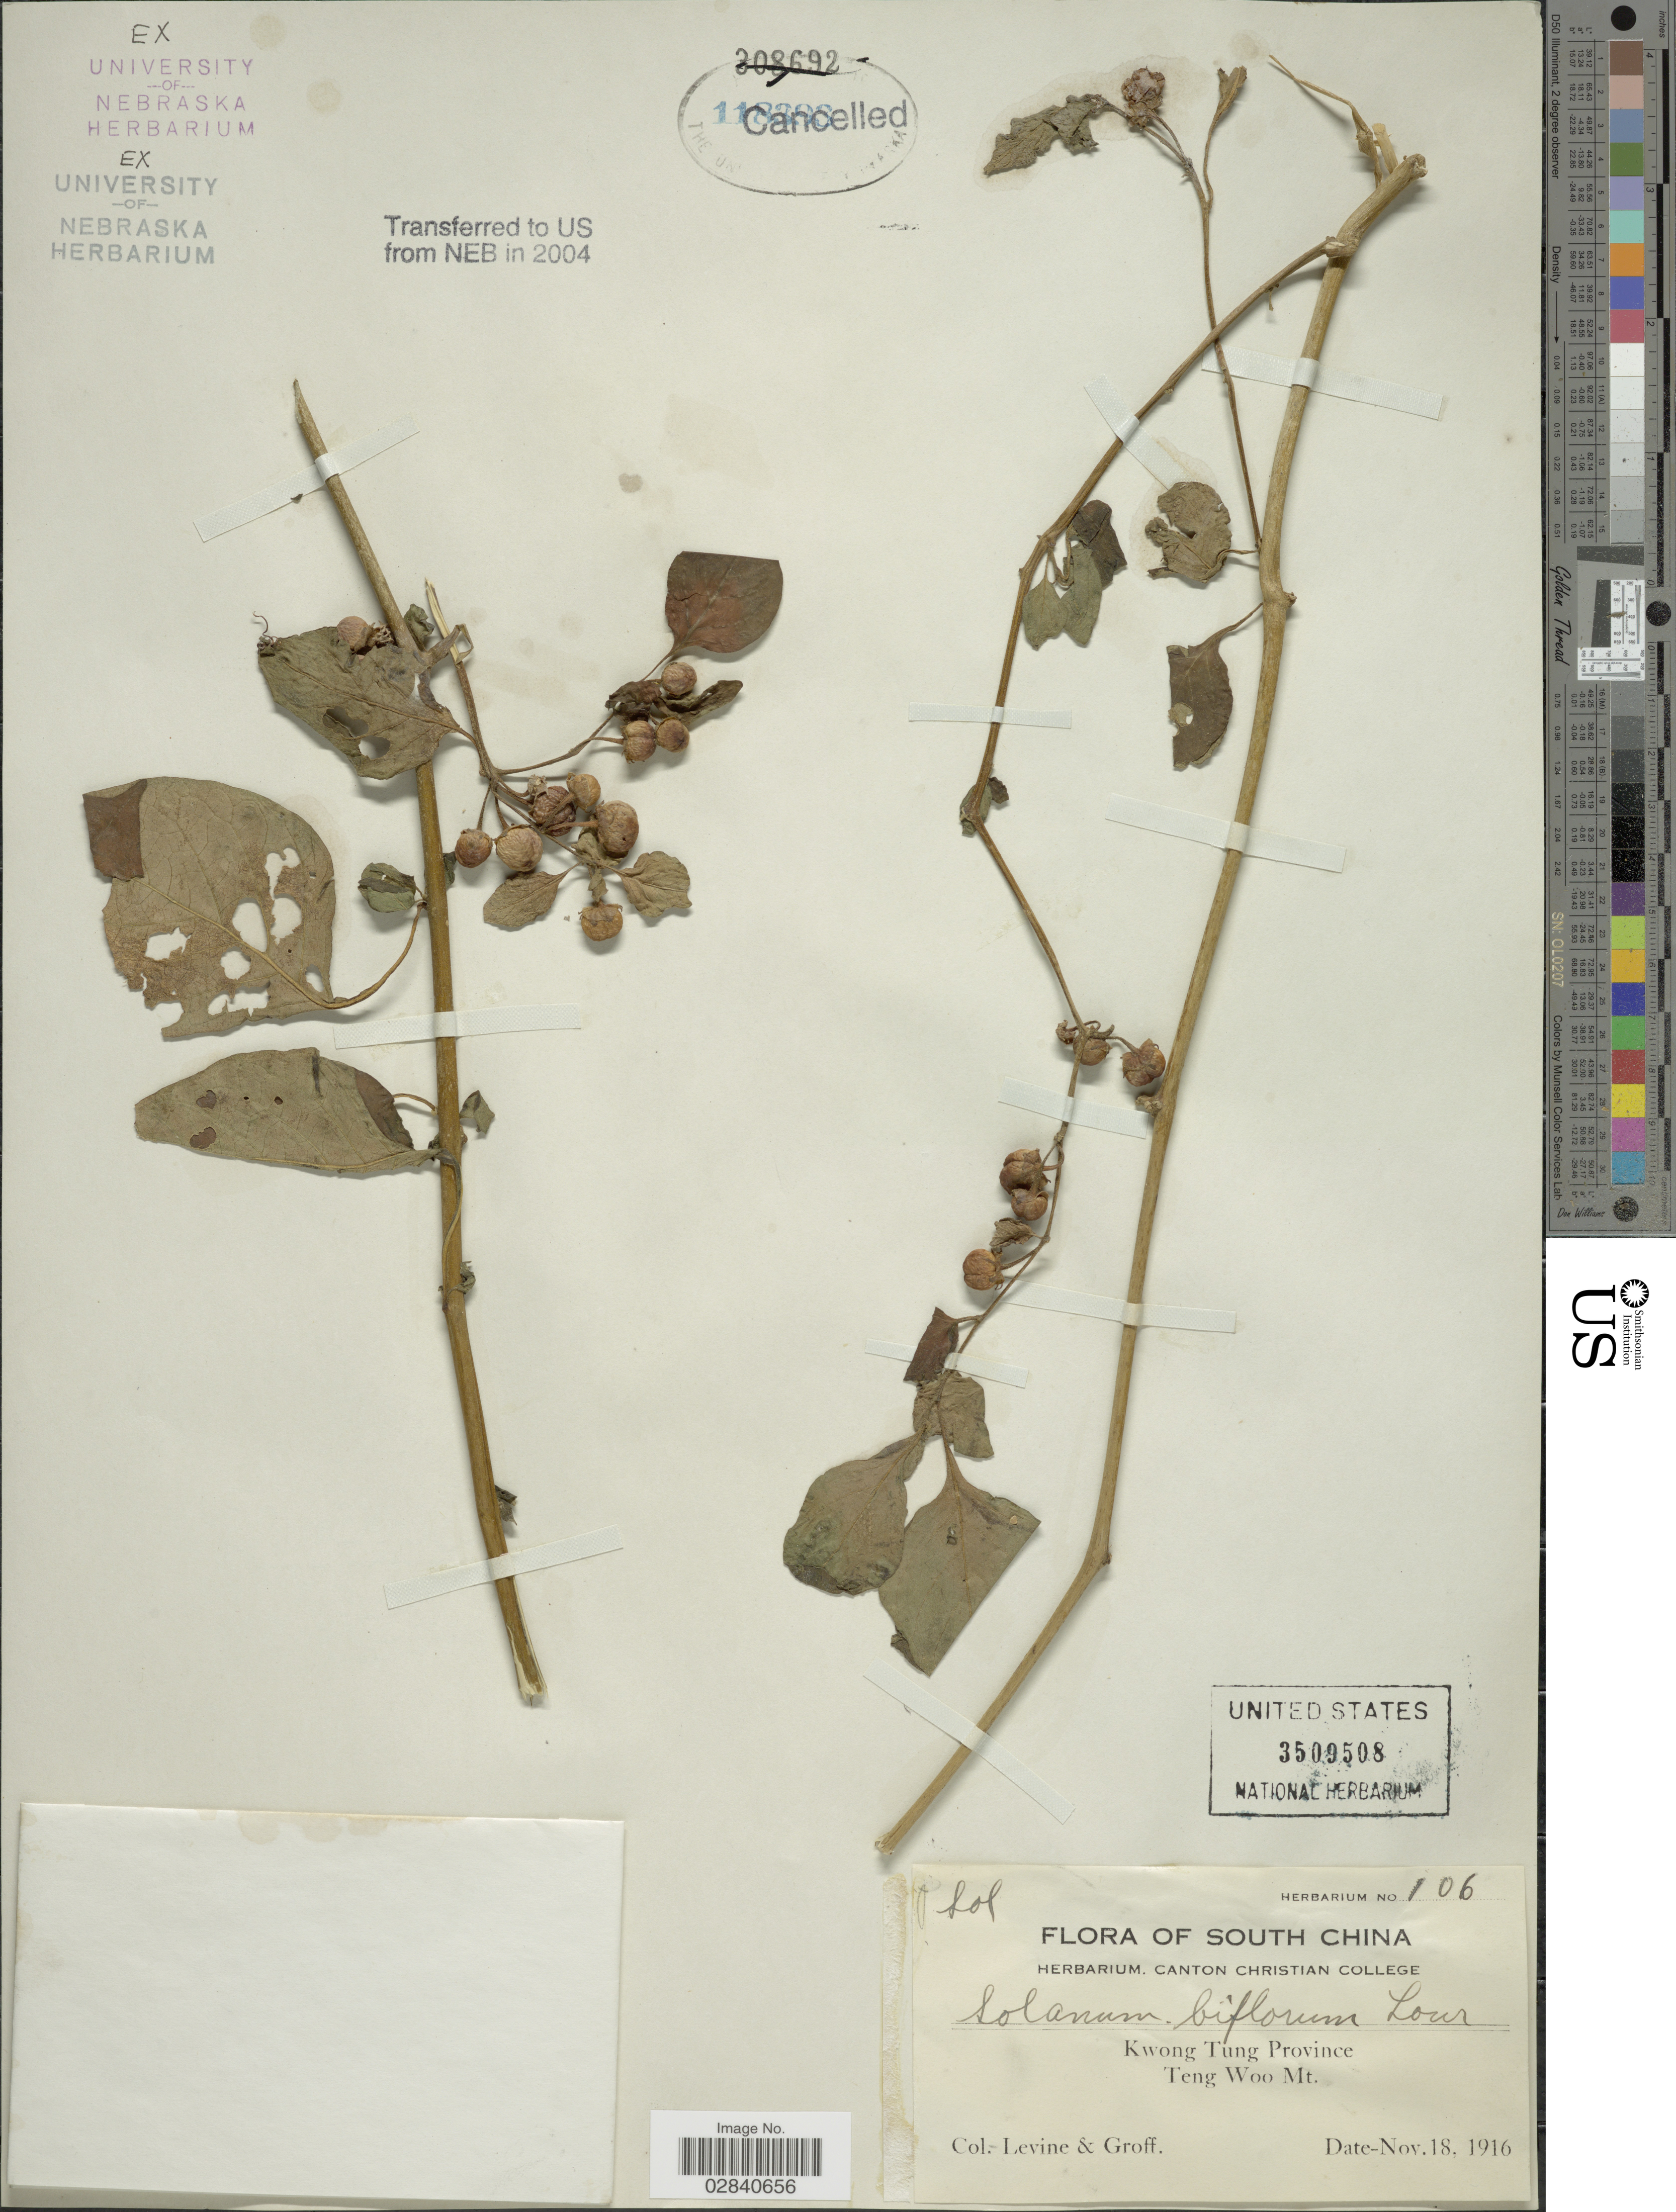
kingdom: Plantae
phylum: Tracheophyta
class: Magnoliopsida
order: Solanales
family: Solanaceae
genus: Lycianthes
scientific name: Lycianthes biflora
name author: (Lour.) Bitter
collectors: -. Levine & -- Groff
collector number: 106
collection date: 1916-11-18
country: China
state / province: Guangdong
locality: South China. Kwong Tung Province. Teng Woo Mt.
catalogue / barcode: US 3509508